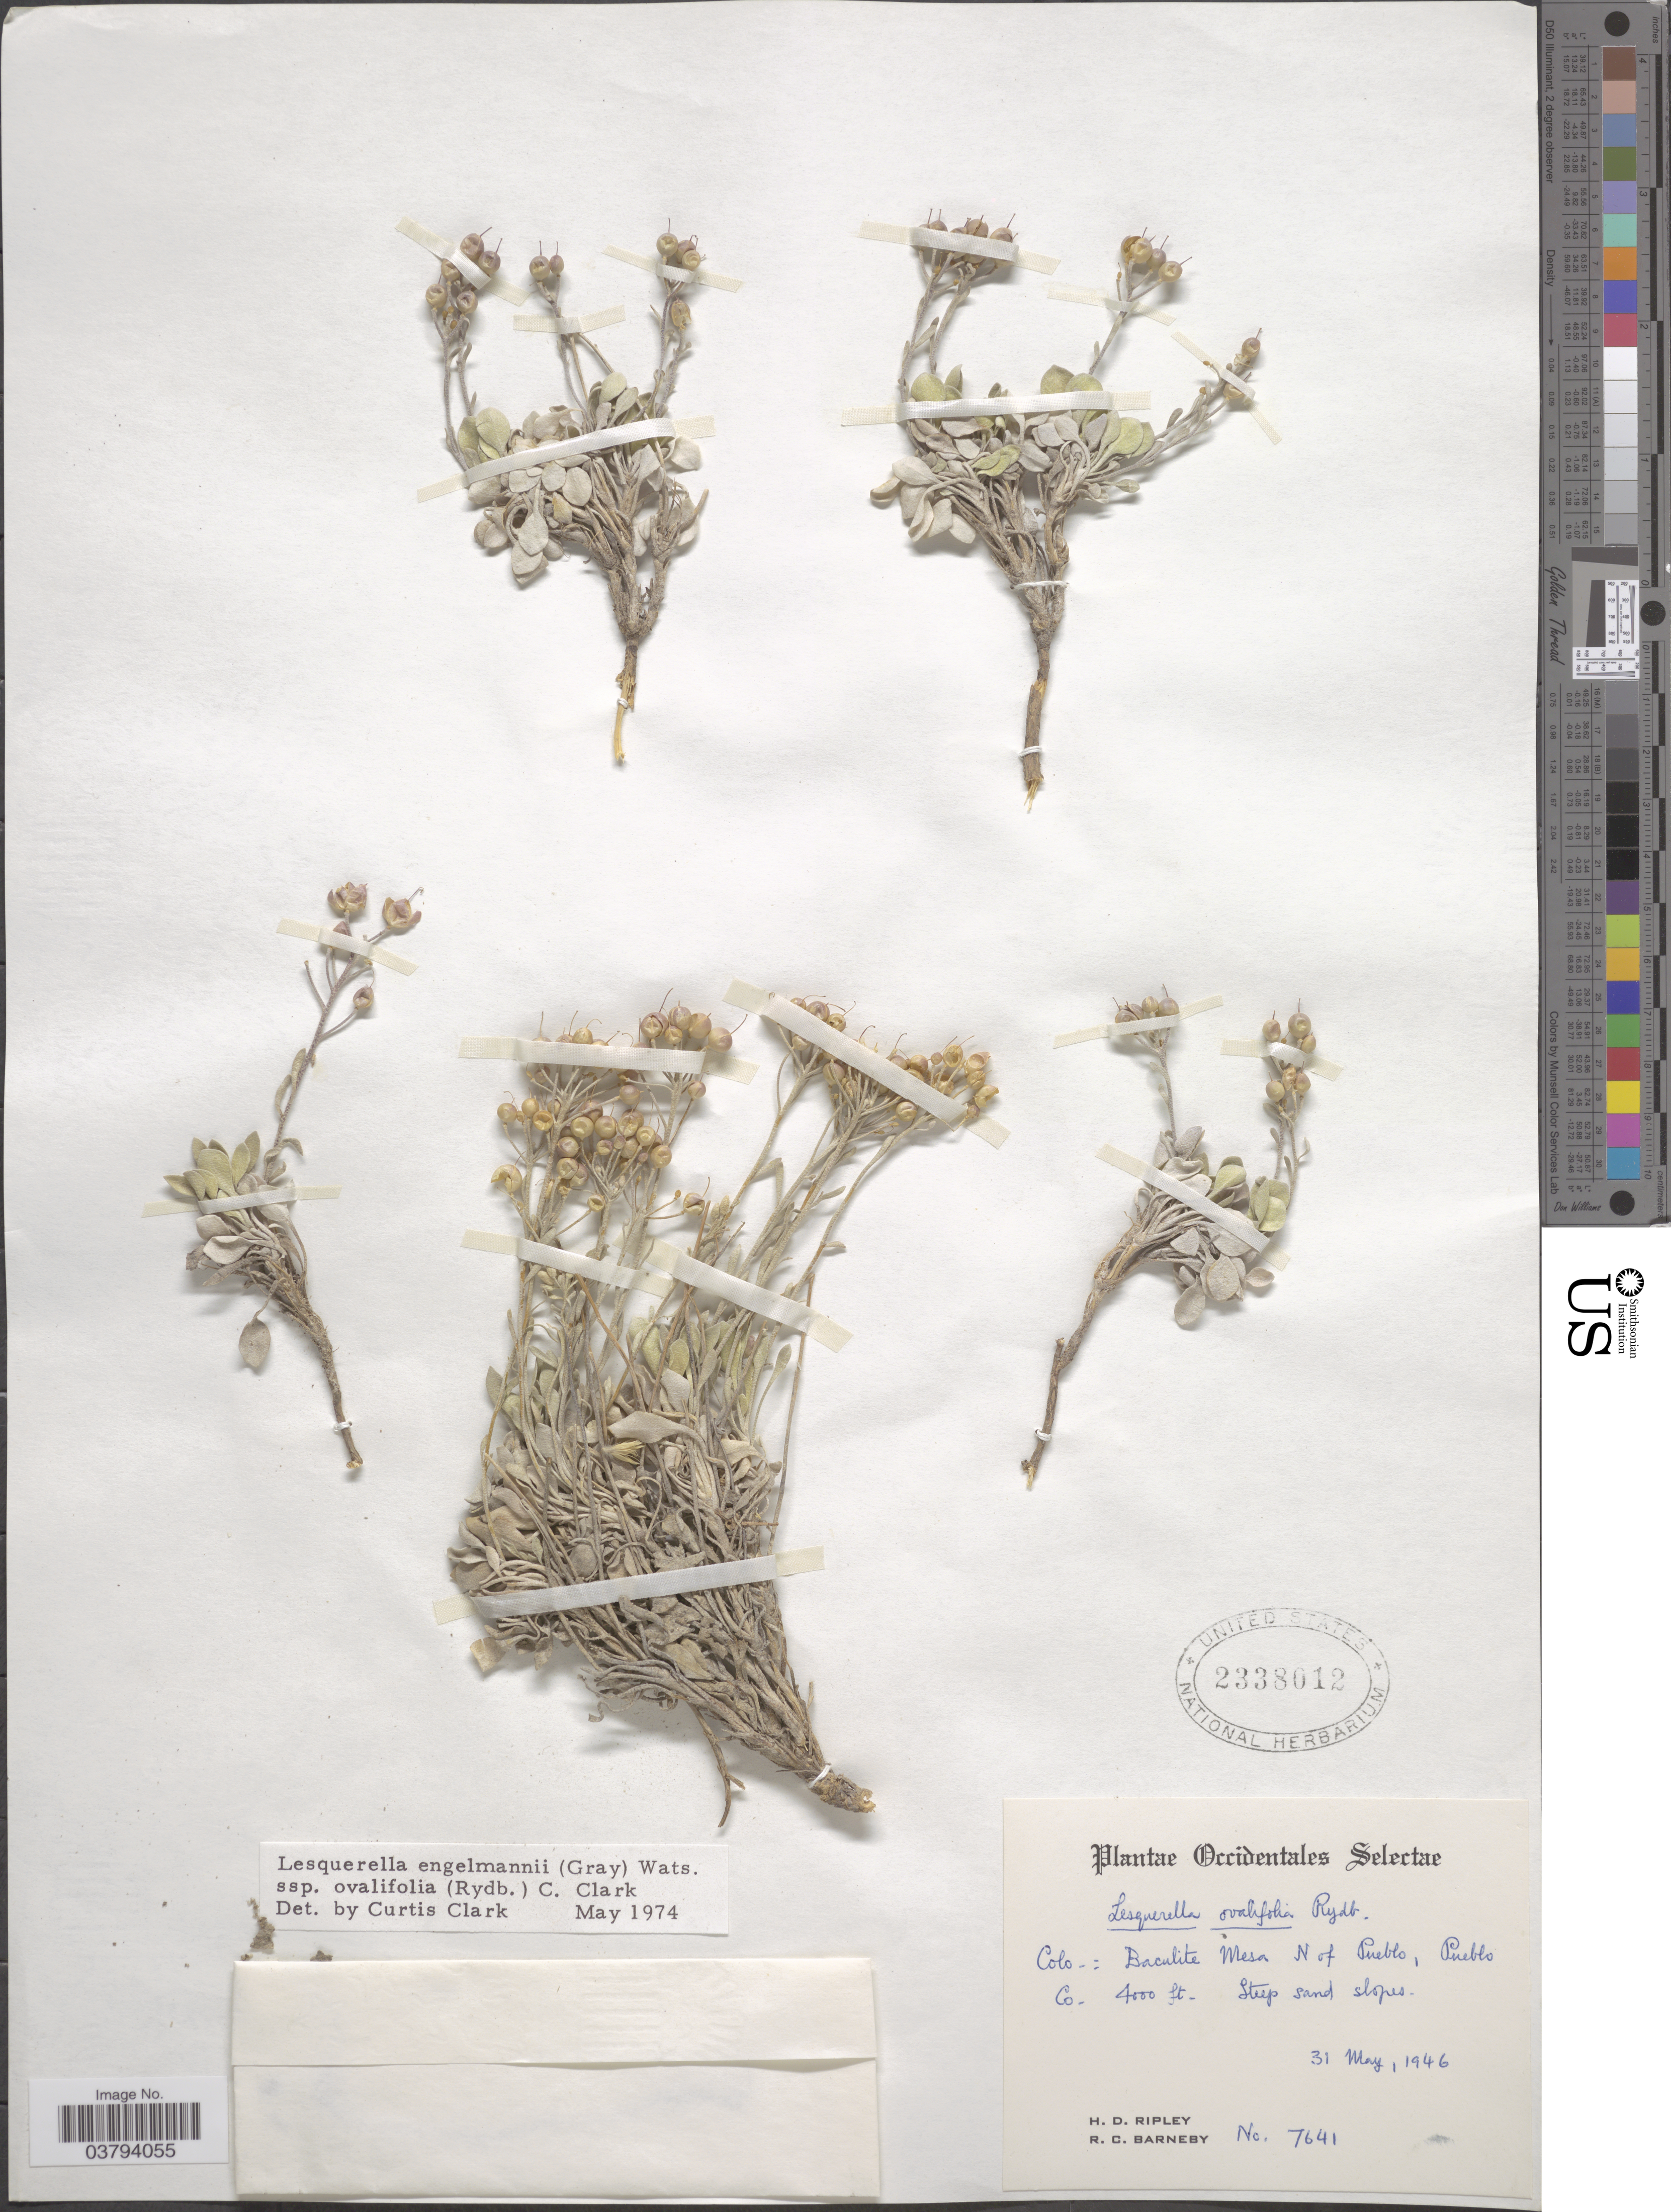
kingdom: Plantae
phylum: Tracheophyta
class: Magnoliopsida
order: Brassicales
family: Brassicaceae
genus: Lesquerella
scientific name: Lesquerella ovalifolia subsp. ovalifolia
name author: Rydb. ex Britton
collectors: H. Ripley & R. C. Barneby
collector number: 7641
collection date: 1946-05-31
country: United States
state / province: Colorado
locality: Occidentales Selectae. Baculite Mesa N of Pueblo, Pueblo Co.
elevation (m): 1219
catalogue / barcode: US 2338012